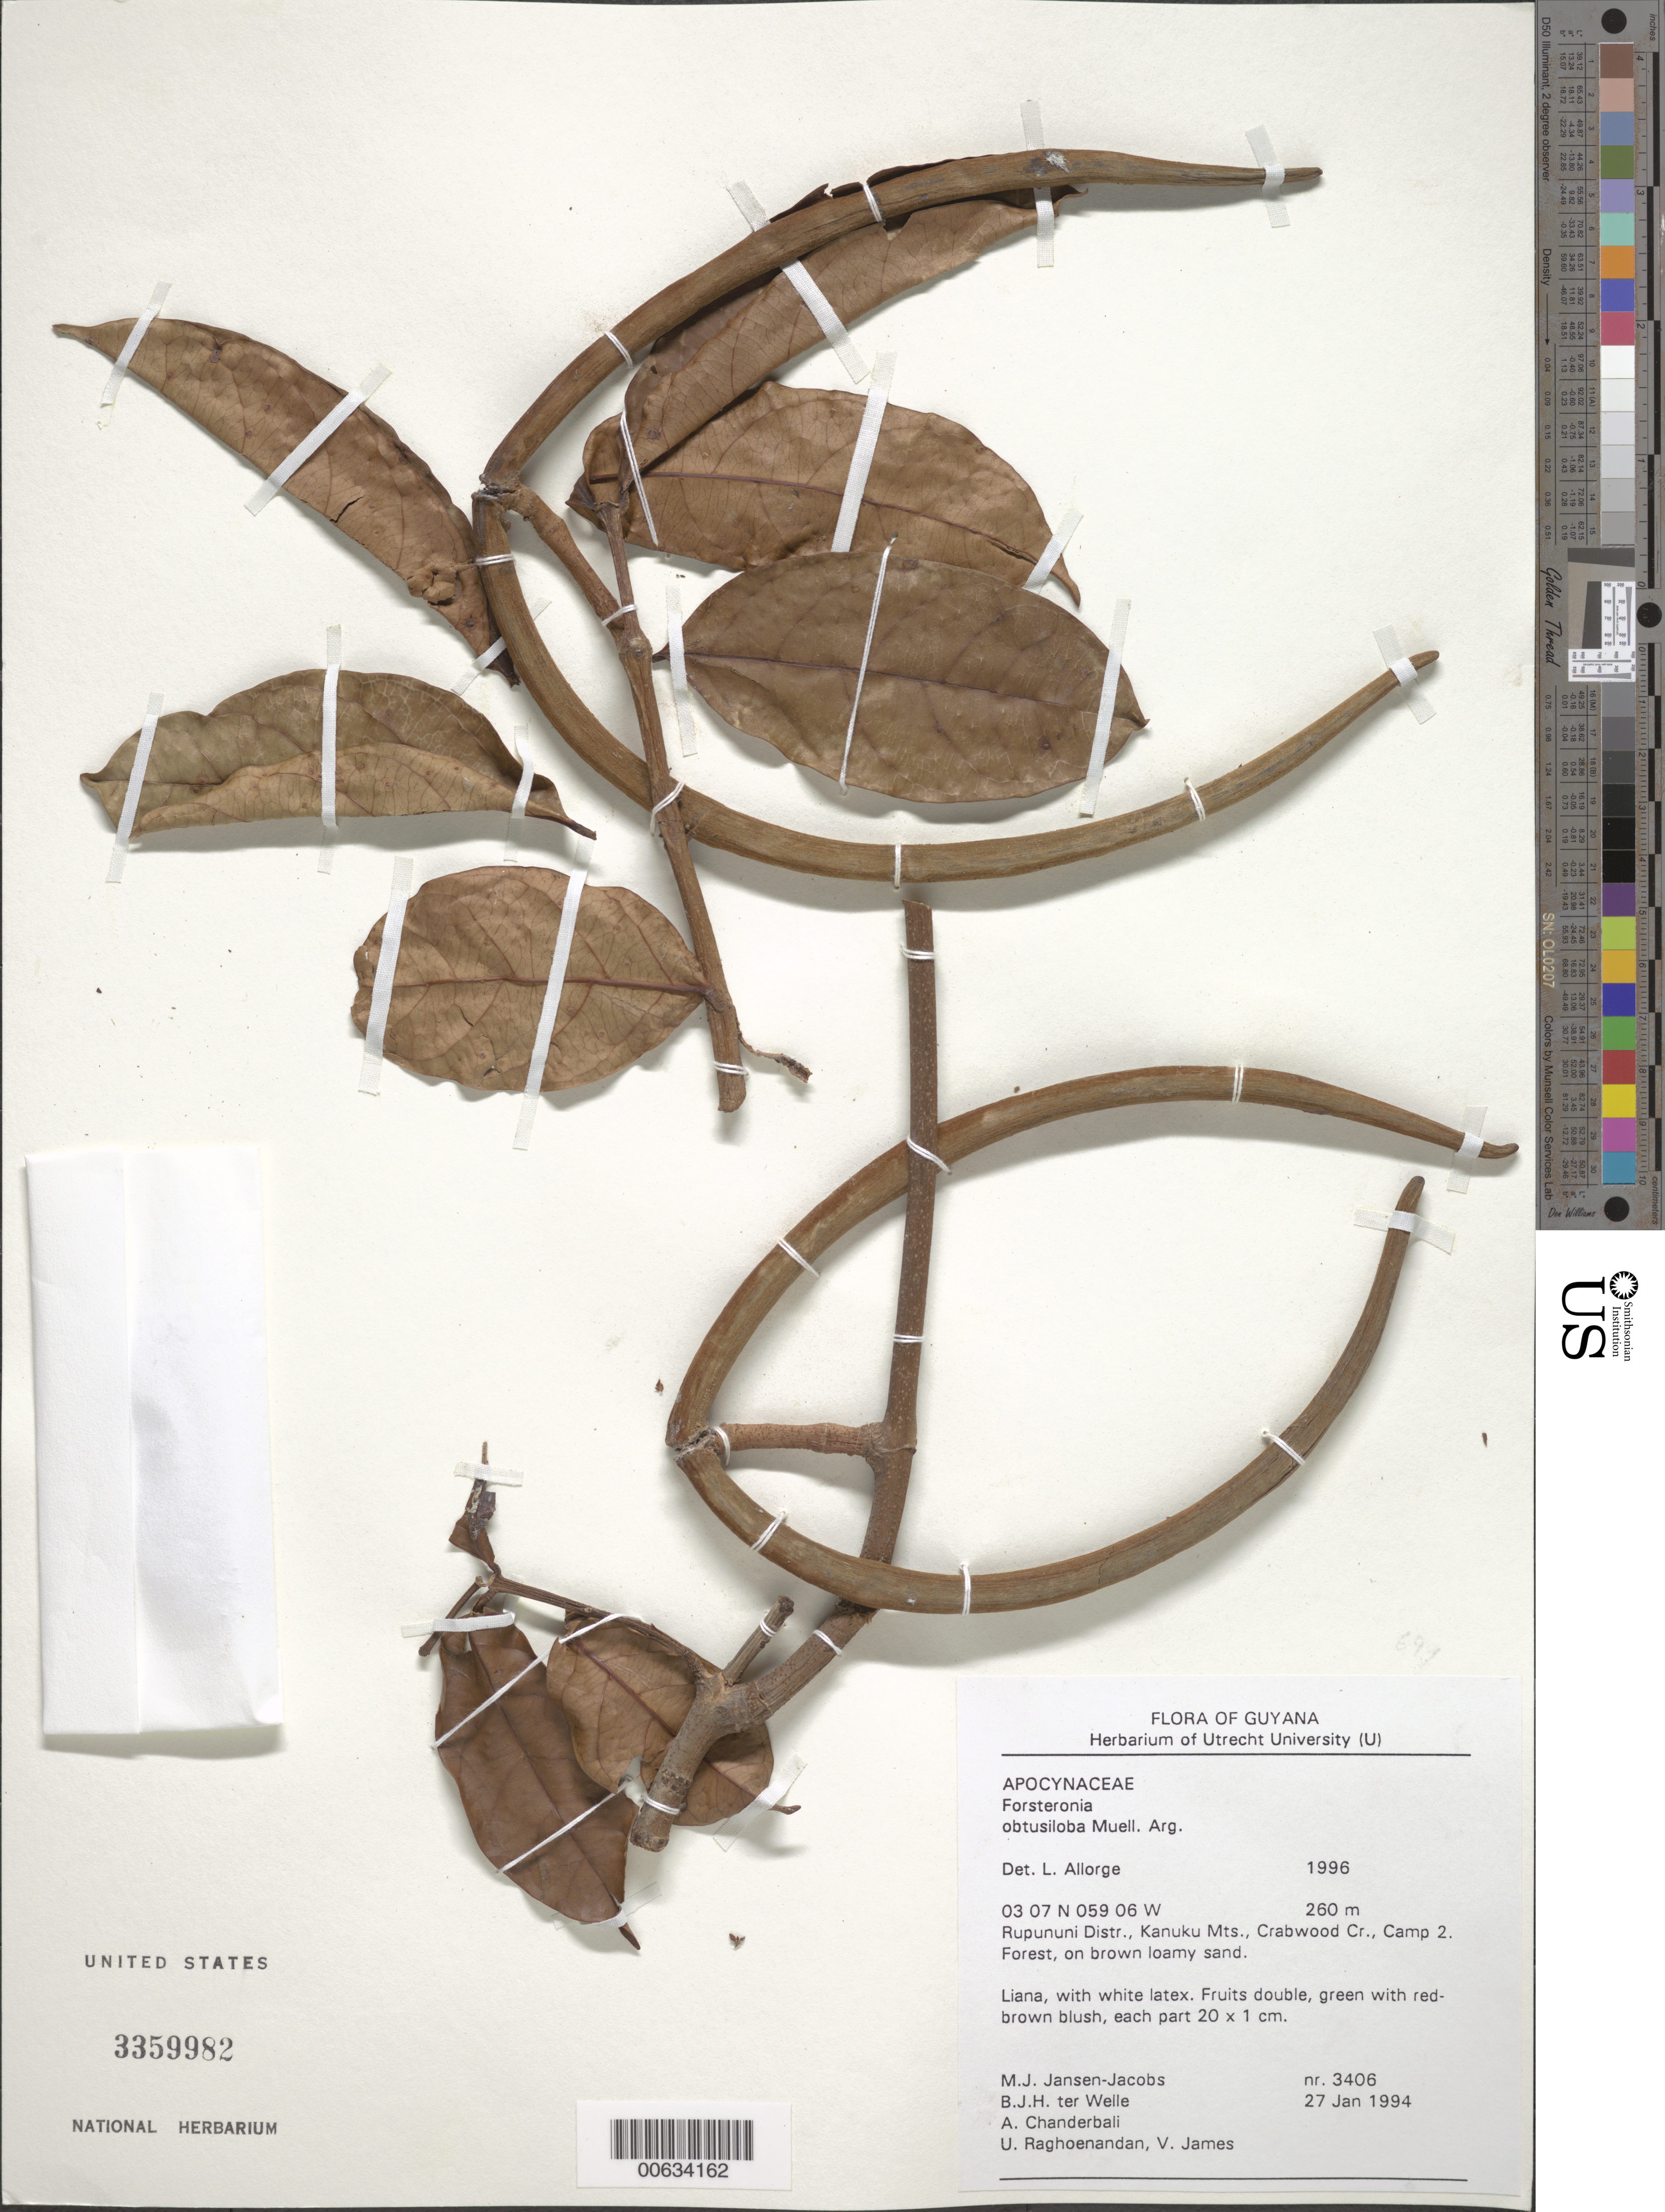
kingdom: Plantae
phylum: Tracheophyta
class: Magnoliopsida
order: Gentianales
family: Apocynaceae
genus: Forsteronia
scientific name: Forsteronia obtusiloba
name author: Müll. Arg.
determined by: Allorge, L.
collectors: M. J. Jansen-Jacobs, B. Welle, A. S. Chanderbali, U. Raghoenandan & V. James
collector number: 3406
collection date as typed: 27-Jan-94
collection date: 1994-01-27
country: Guyana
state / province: U. Takutu-U. Essequibo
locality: Crabwood Cr., Camp 2, Kanuku Mts., Rupununi District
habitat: Forest, on brown loamy soil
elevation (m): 260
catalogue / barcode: US 3359982